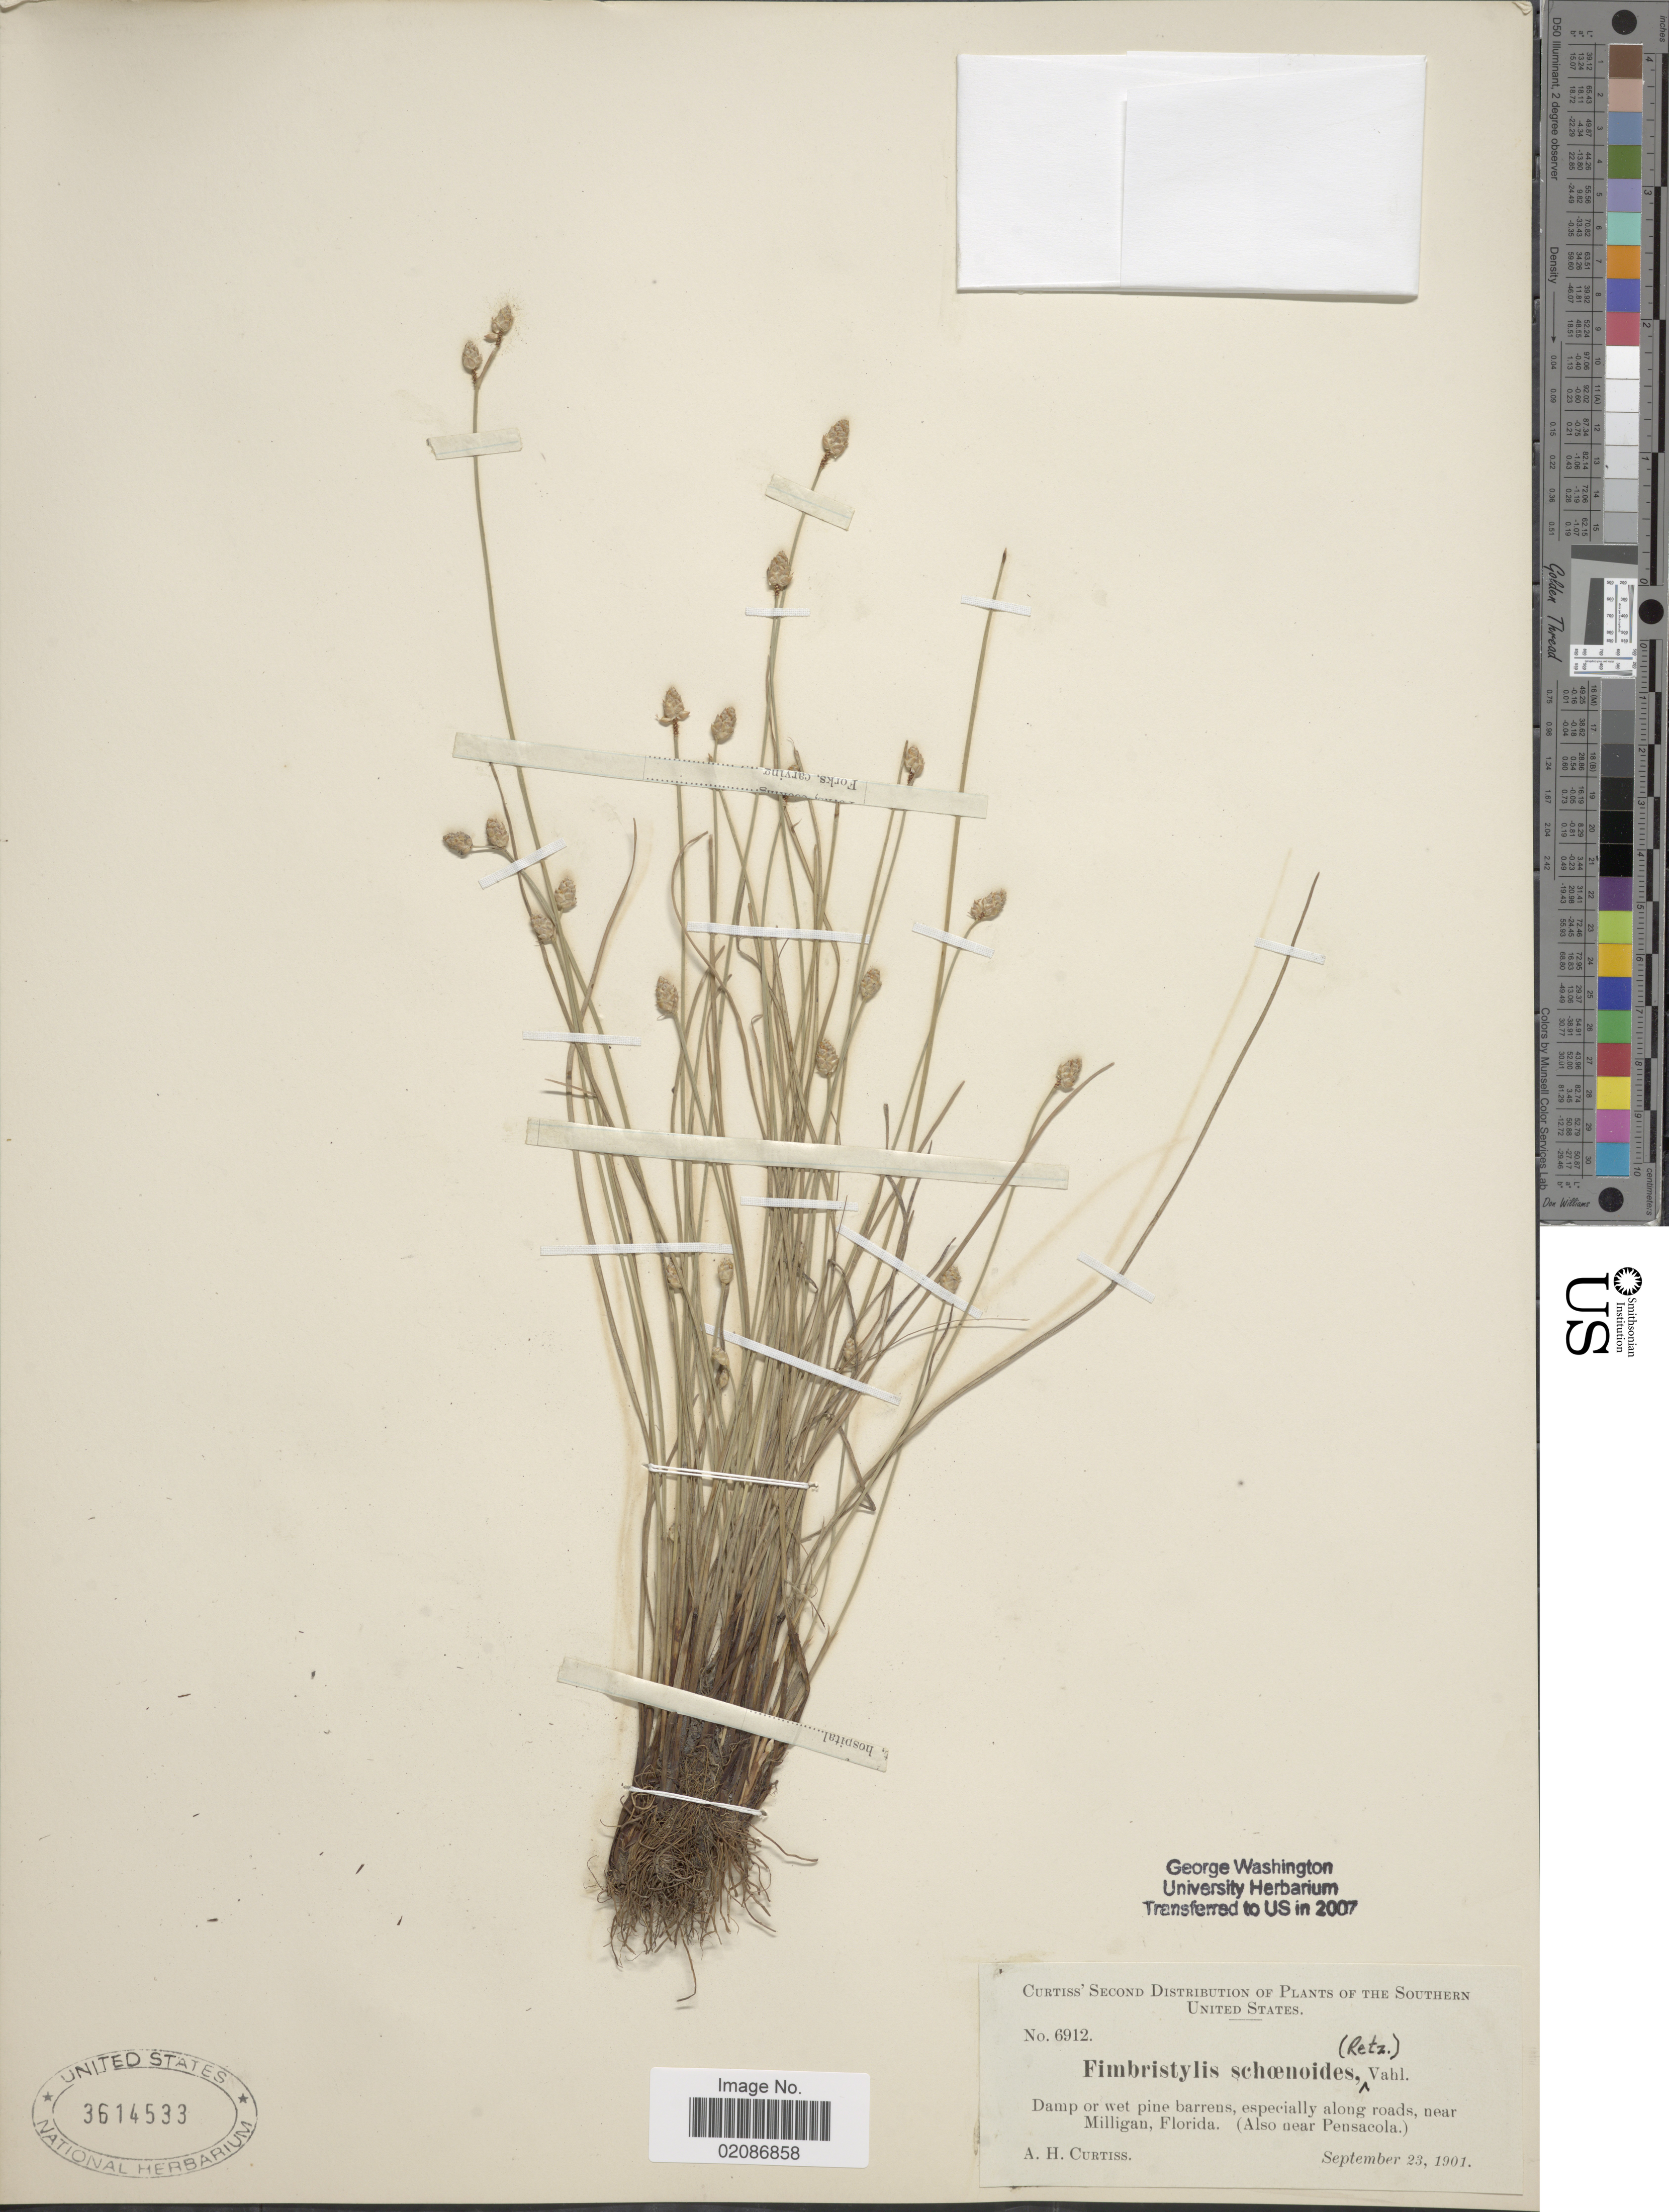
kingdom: Plantae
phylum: Tracheophyta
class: Liliopsida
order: Poales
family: Cyperaceae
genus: Fimbristylis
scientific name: Fimbristylis schoenoides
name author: (Retz.) Vahl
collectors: A. H. Curtiss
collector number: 6912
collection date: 1901-09-23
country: United States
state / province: Florida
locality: Near Milligan, (Also near Pensacola)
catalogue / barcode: US 3614533